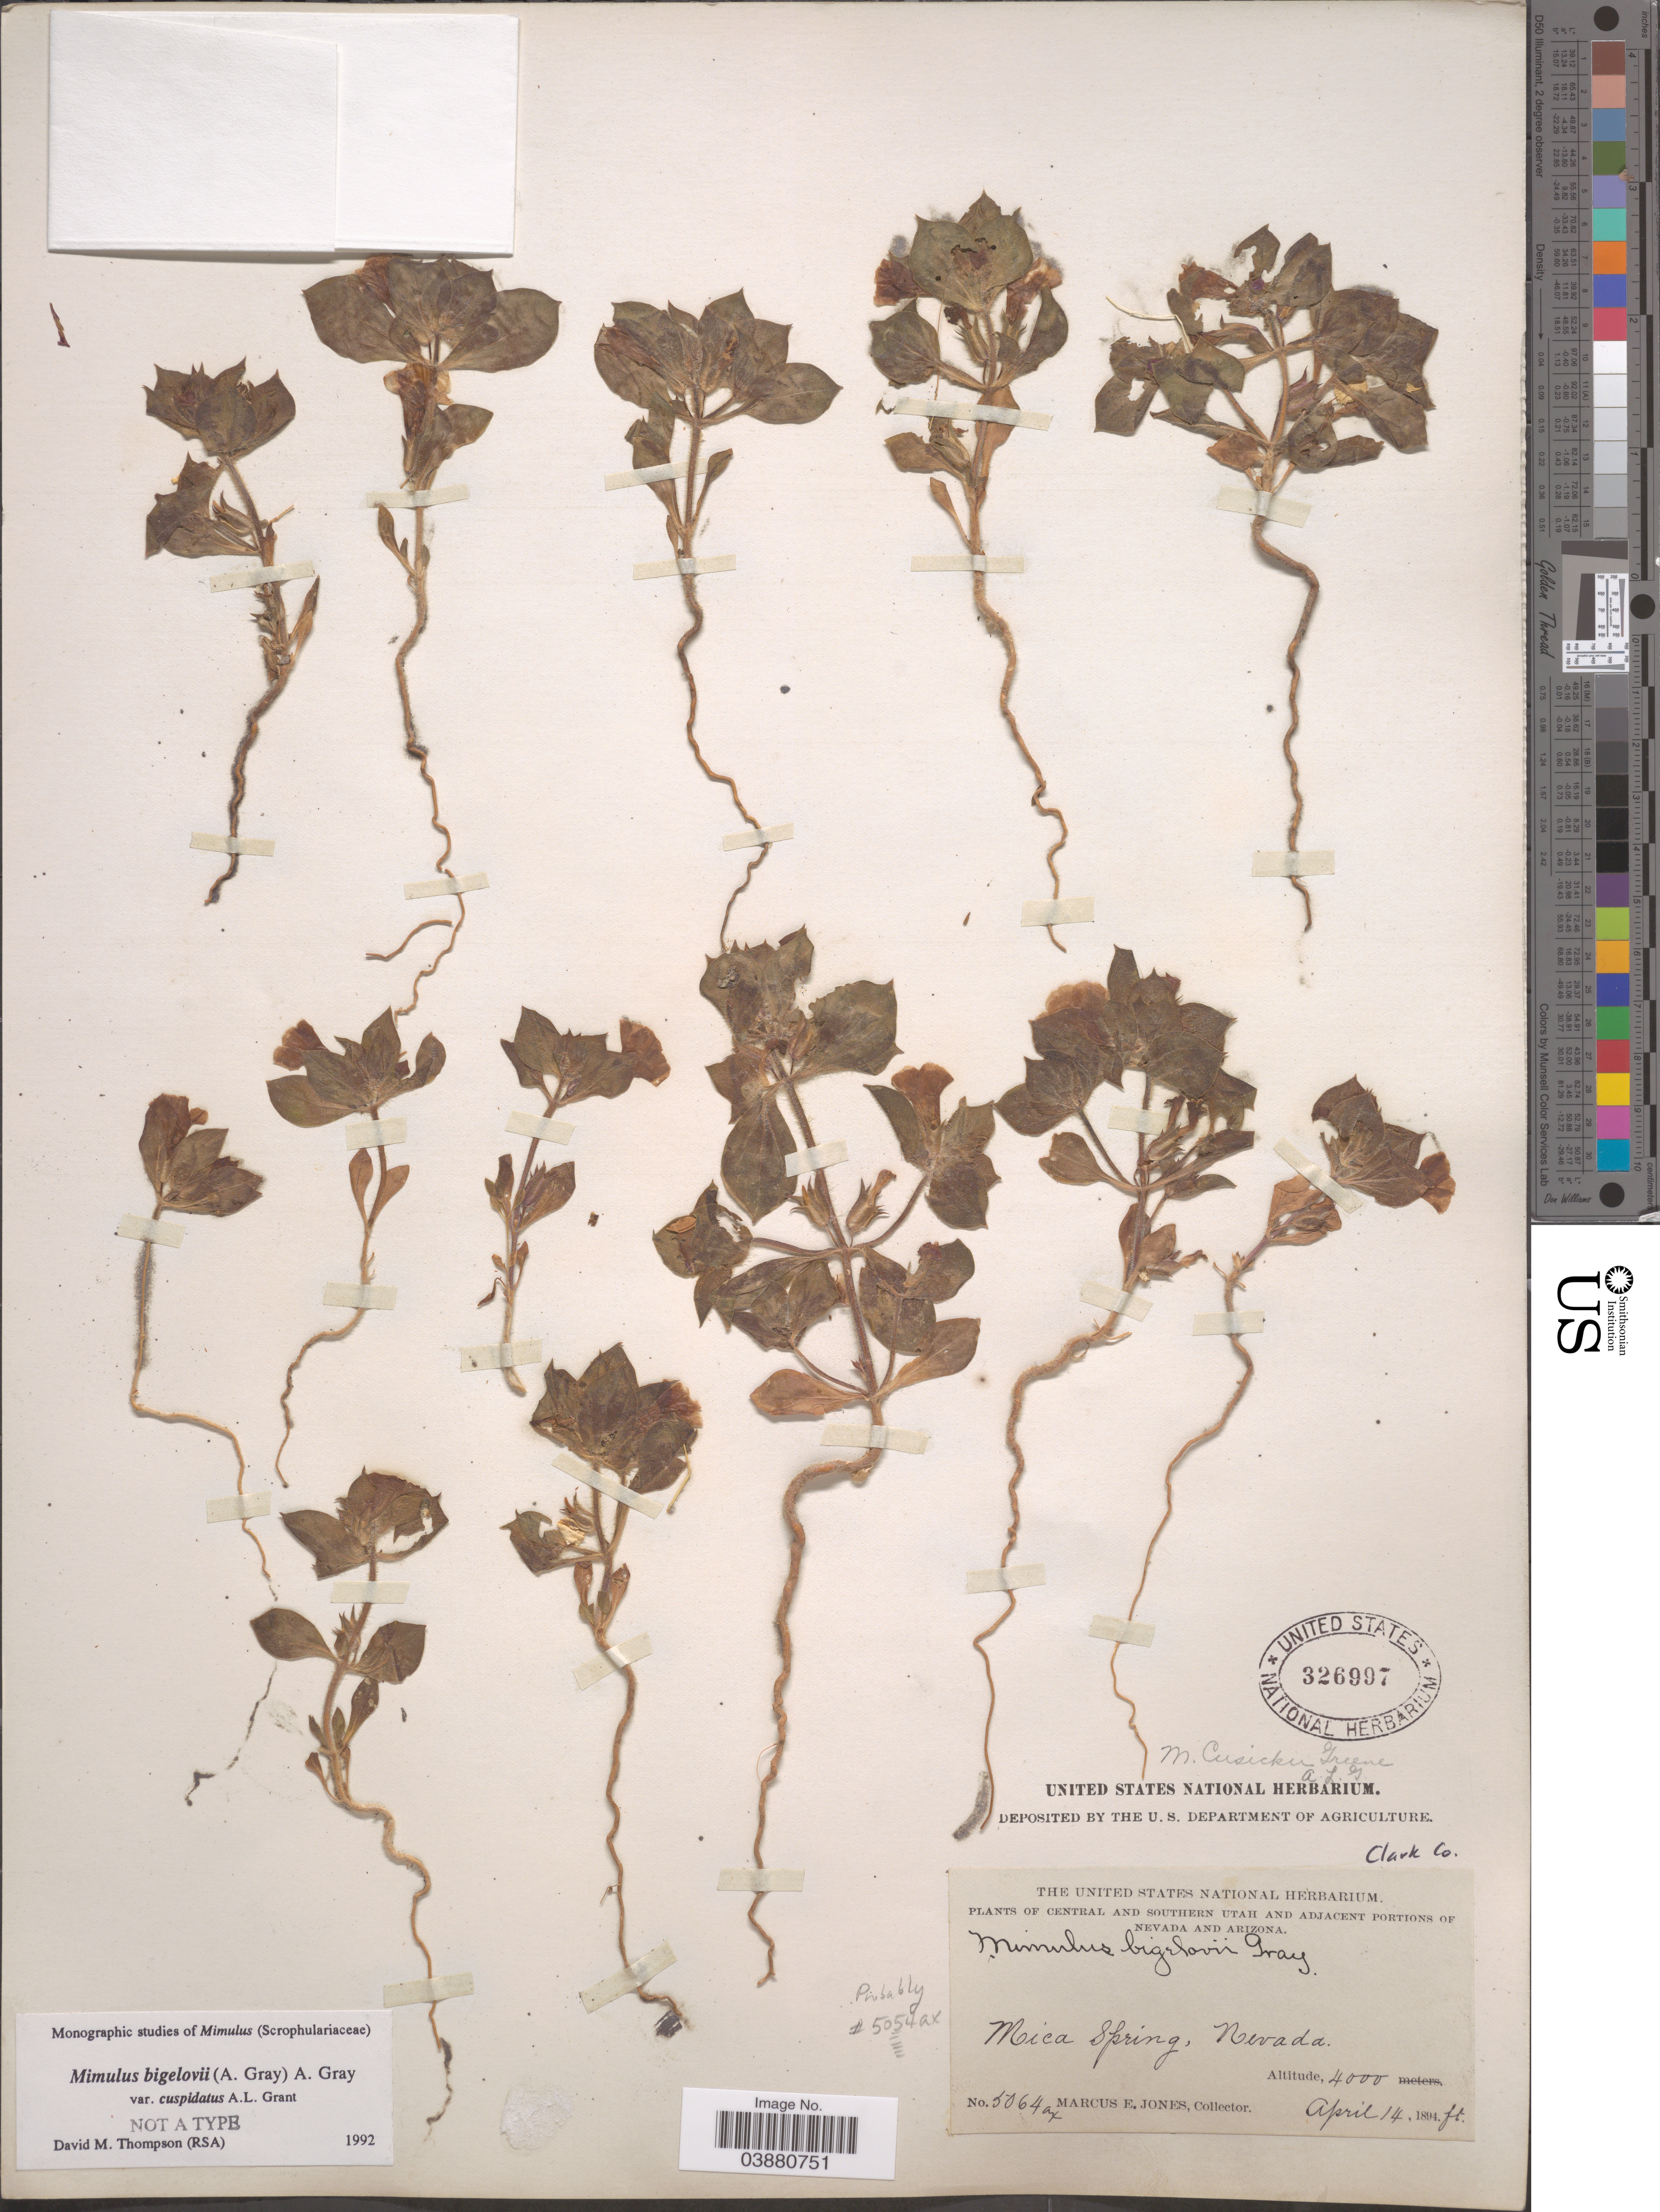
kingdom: Plantae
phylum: Tracheophyta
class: Magnoliopsida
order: Lamiales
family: Phrymaceae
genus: Mimulus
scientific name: Mimulus bigelovii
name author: (A. Gray) G.L. Nesom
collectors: M. E. Jones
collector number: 5064ax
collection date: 1894-04-14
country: United States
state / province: Nevada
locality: Adjacent portions of Nevada. Mica Spring. Clark Co.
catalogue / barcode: US 326997